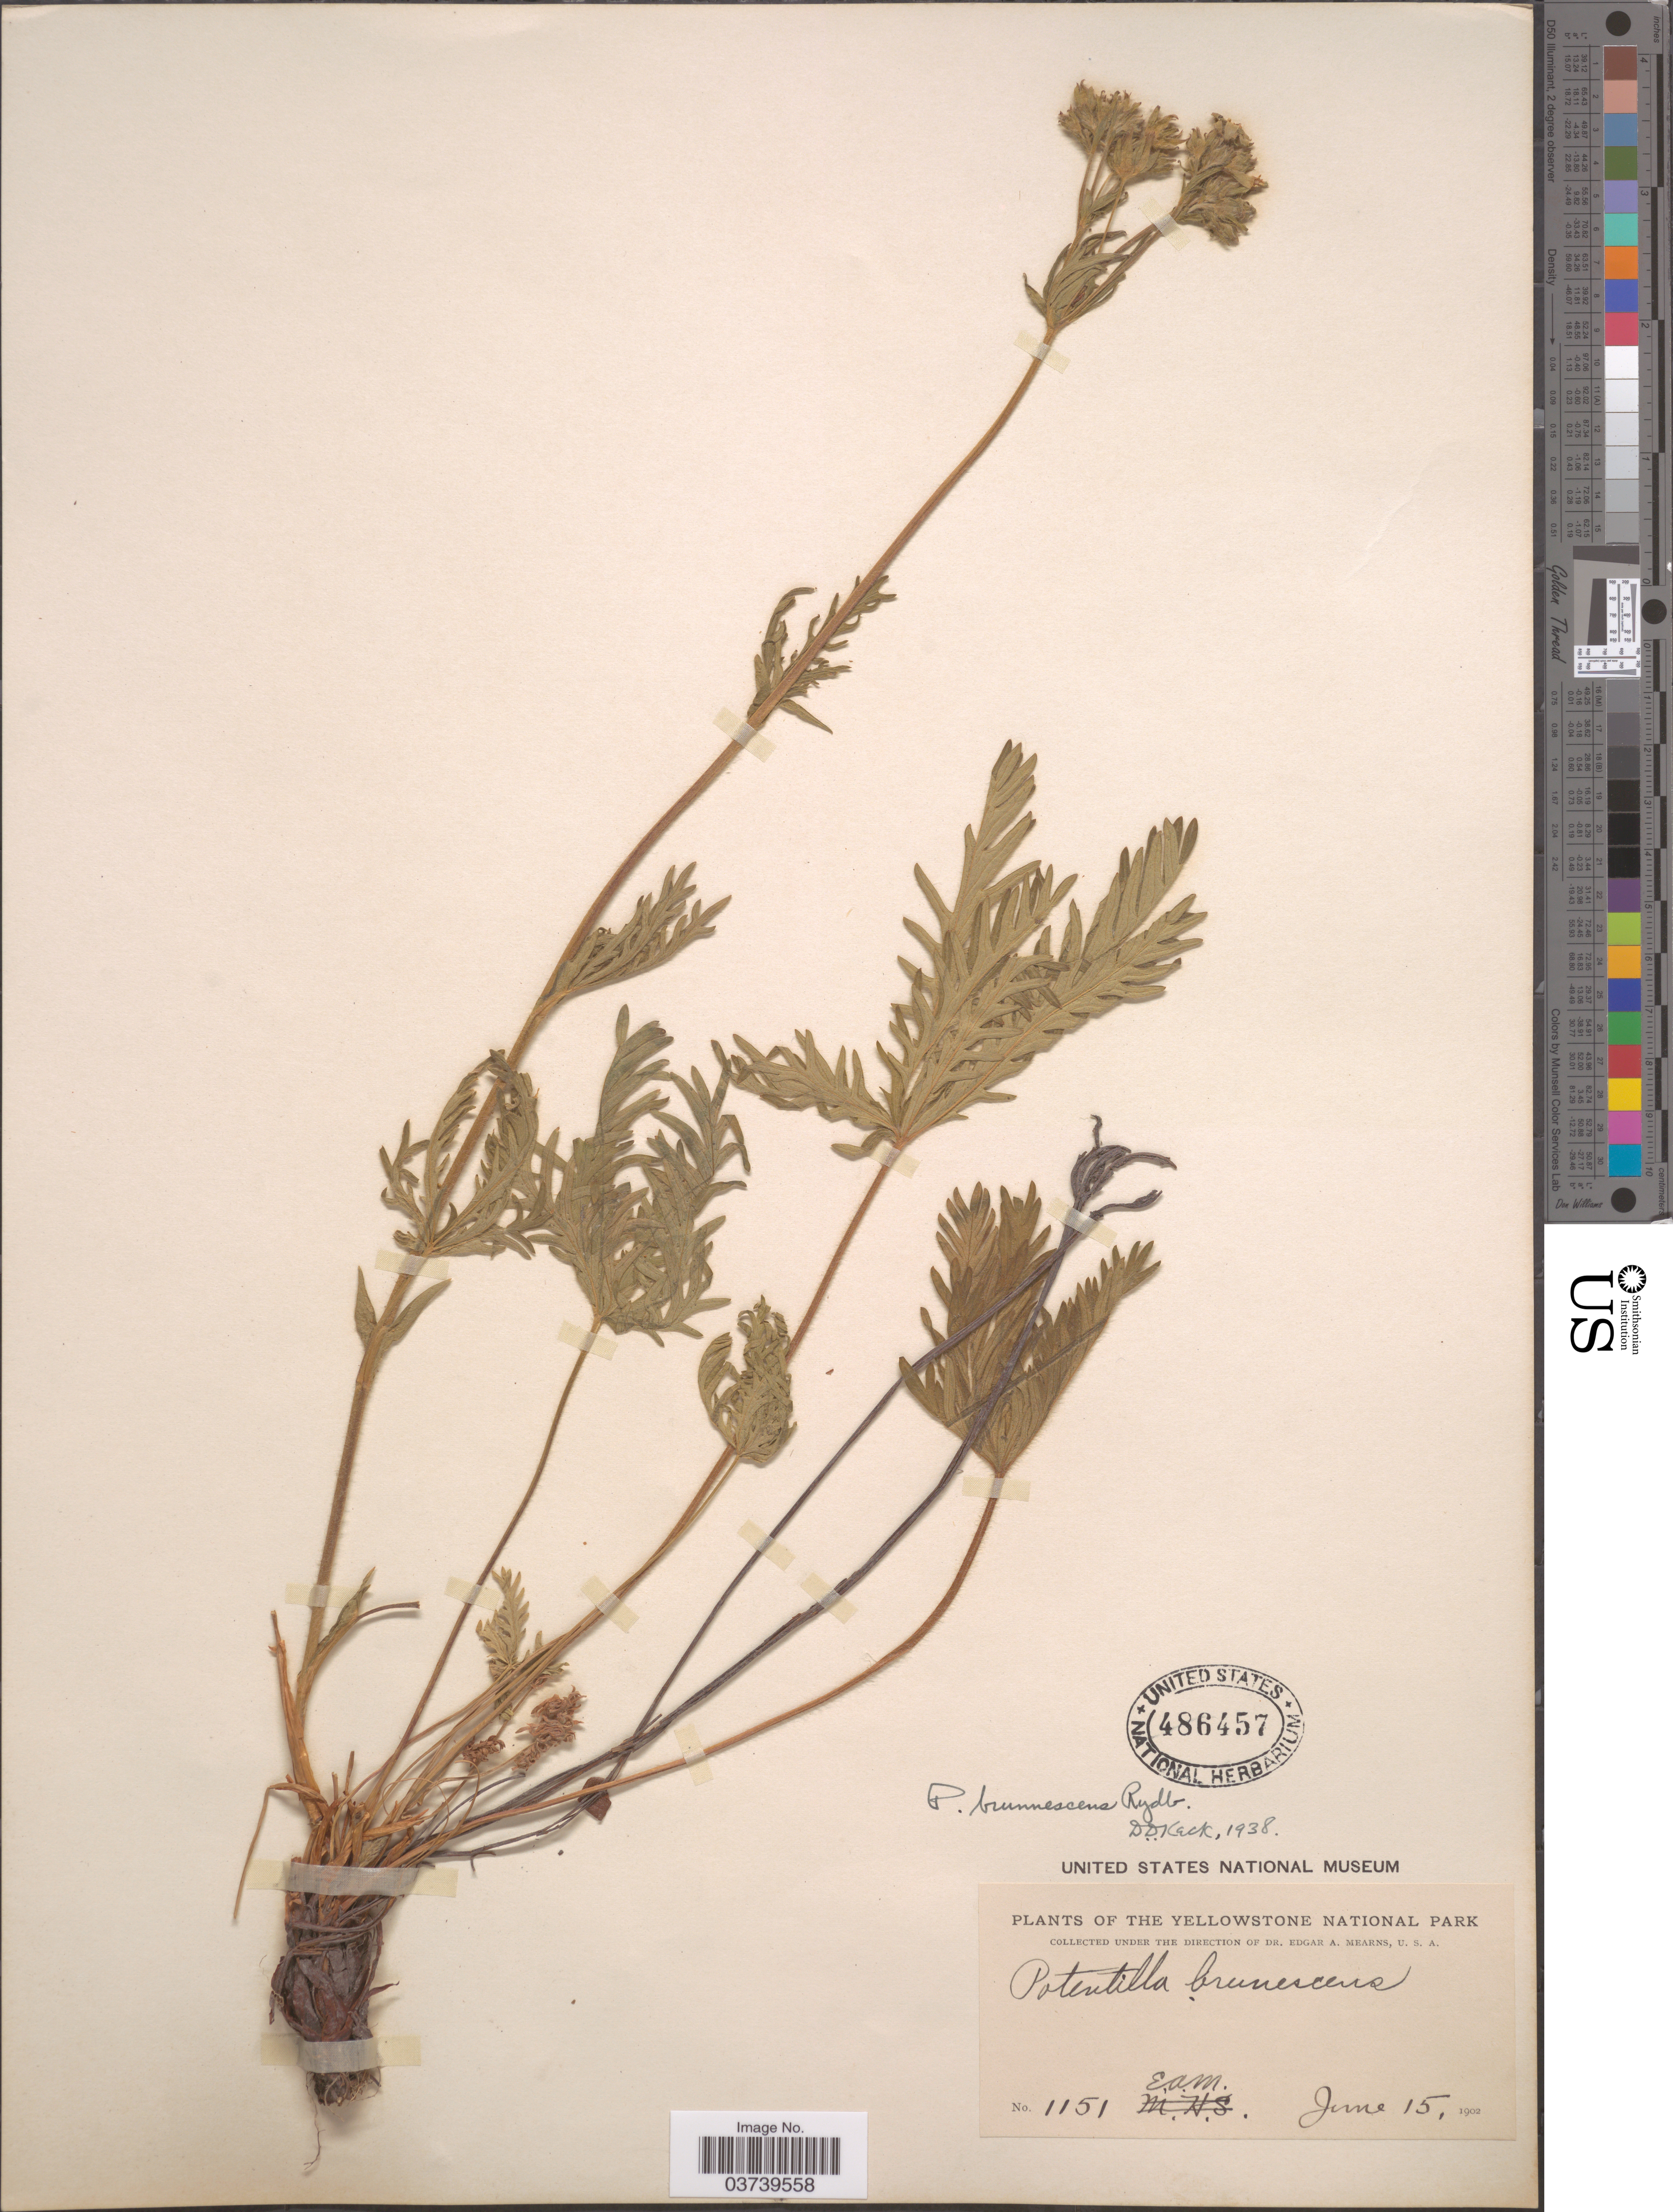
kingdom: Plantae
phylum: Tracheophyta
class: Magnoliopsida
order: Rosales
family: Rosaceae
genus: Potentilla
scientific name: Potentilla gracilis var. brunnescens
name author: (Rydb.) C.L. Hitchc.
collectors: E. A. Mearns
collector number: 1151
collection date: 1902-06-15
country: United States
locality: The Yellowstone National Park.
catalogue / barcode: US 486457